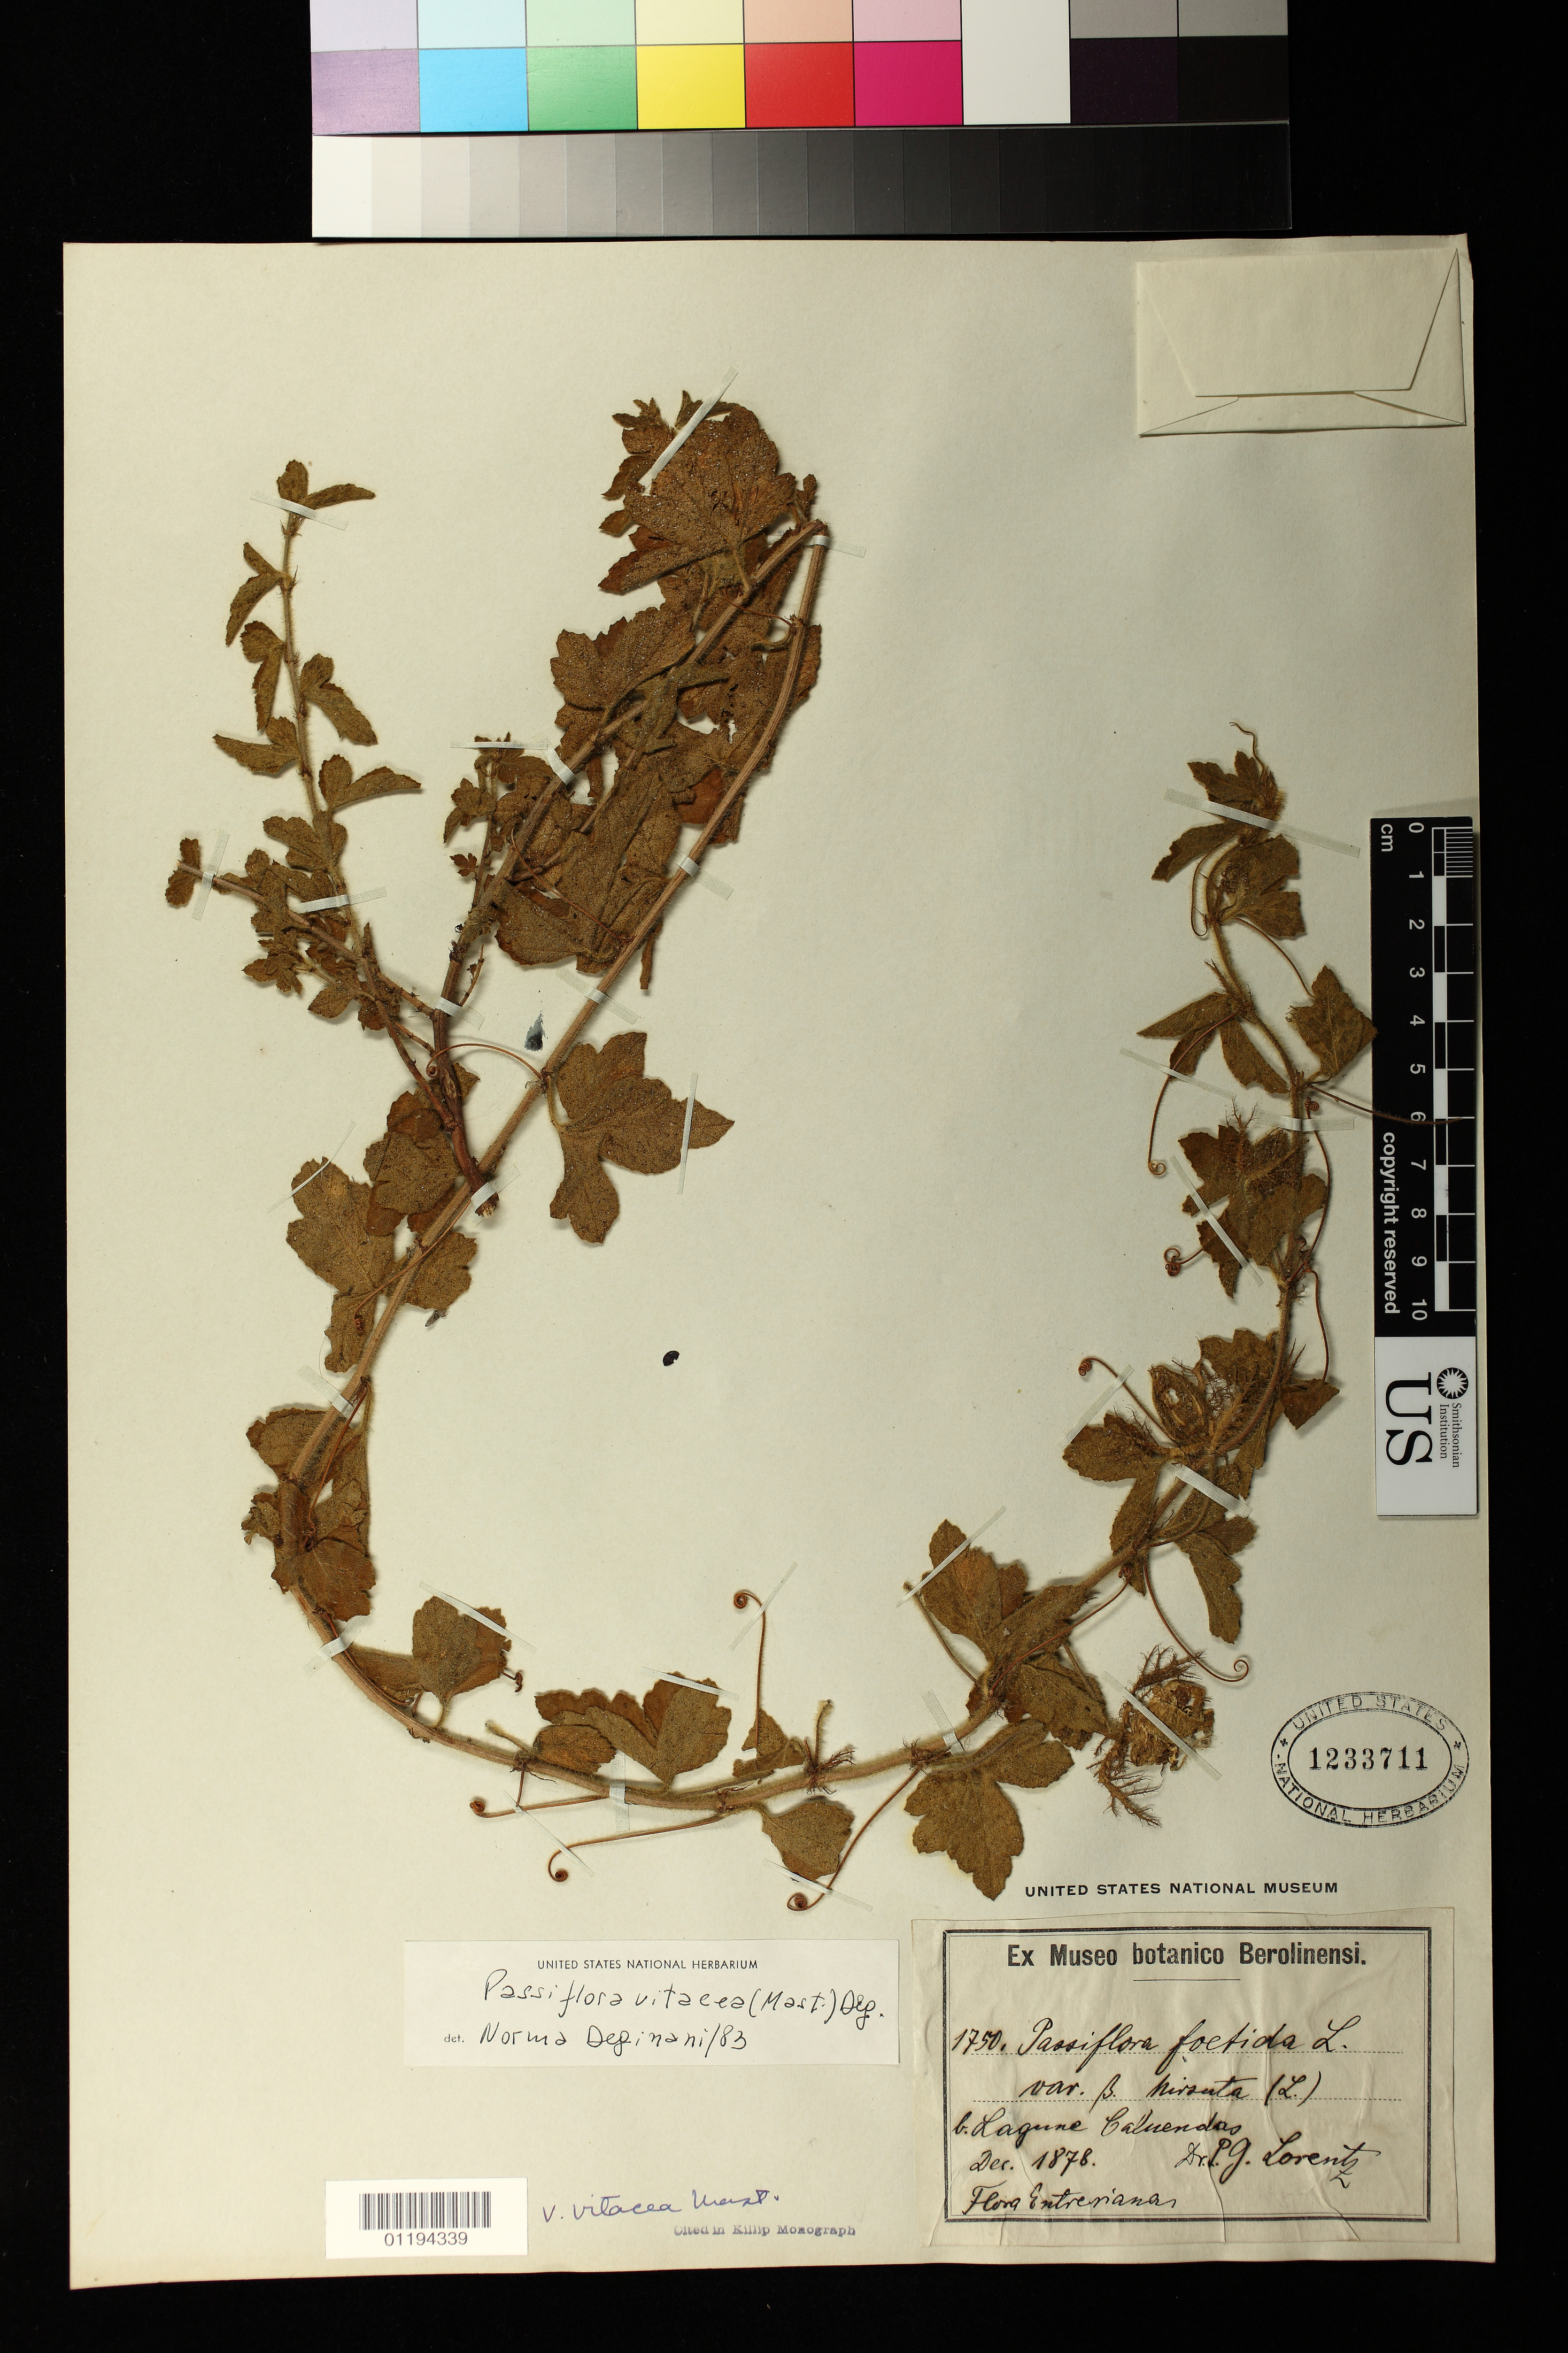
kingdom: Plantae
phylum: Tracheophyta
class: Magnoliopsida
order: Malpighiales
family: Passifloraceae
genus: Passiflora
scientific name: Passiflora chrysophylla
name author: Chodat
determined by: Svoboda, H. T.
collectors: P. G. Lorentz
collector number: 1750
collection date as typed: Dec 1878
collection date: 1878-12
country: Uruguay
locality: Laguna Caluendas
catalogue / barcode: US 1233711